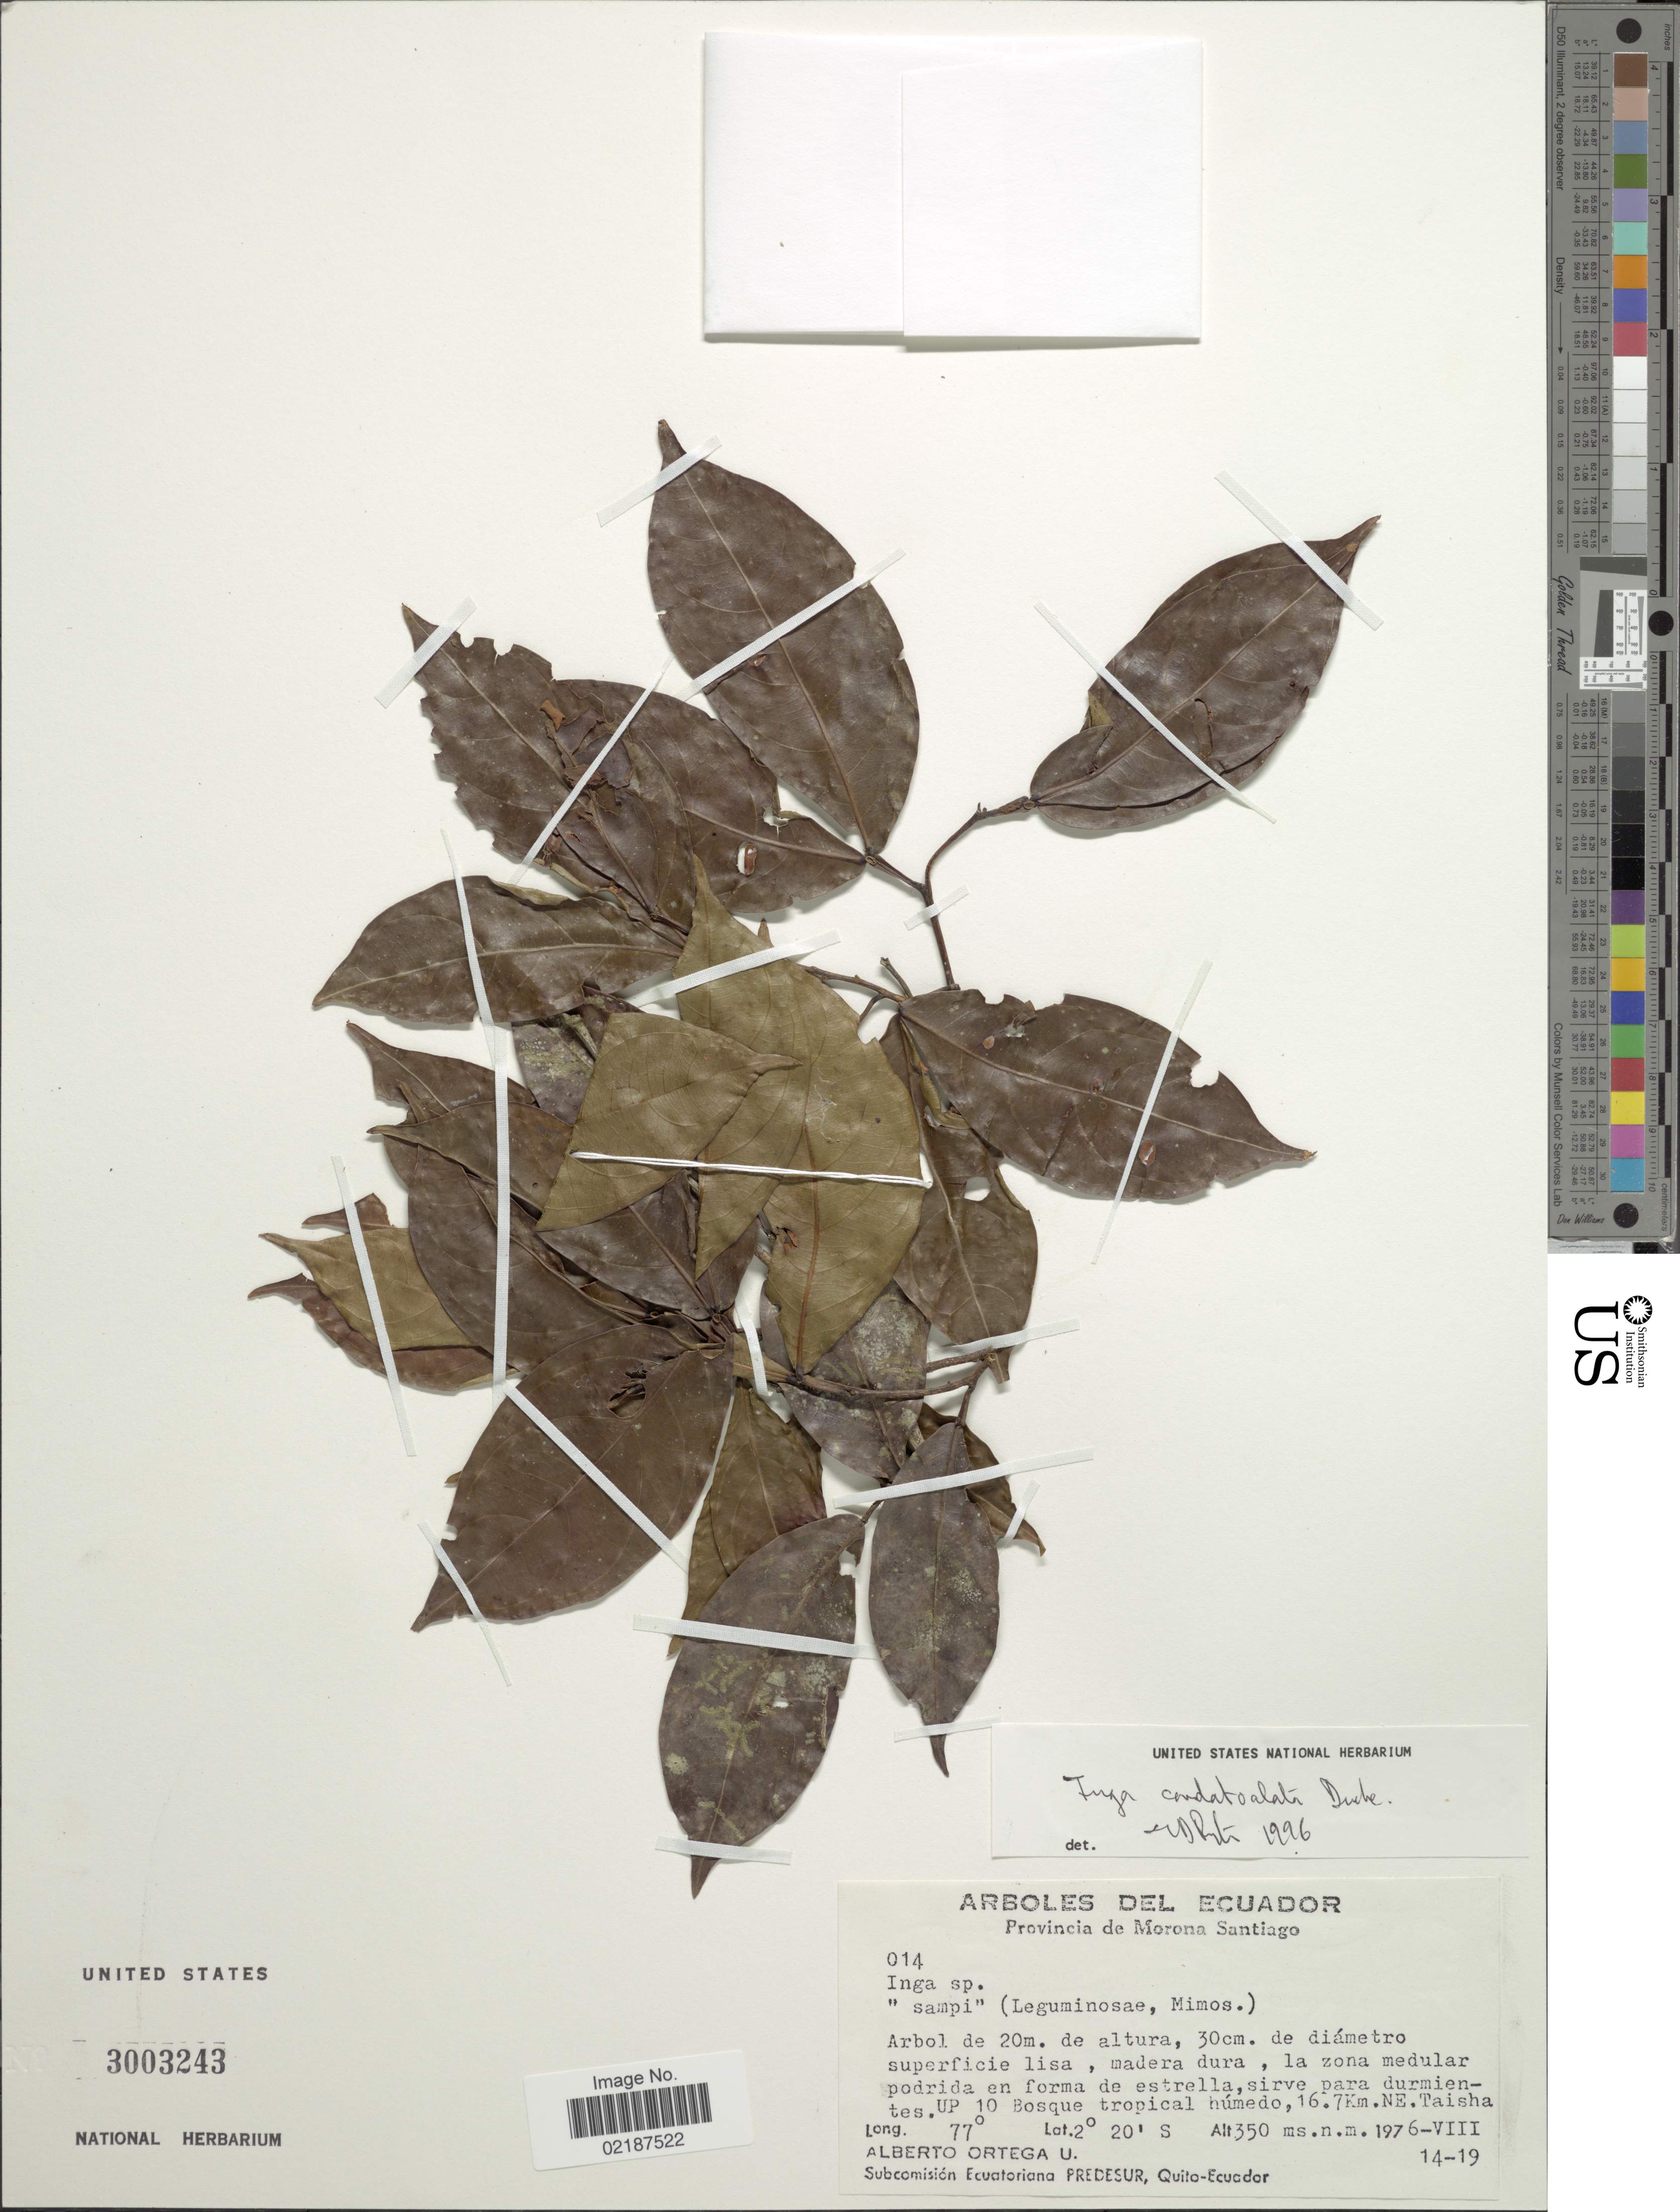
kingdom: Plantae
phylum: Tracheophyta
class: Magnoliopsida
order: Fabales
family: Fabaceae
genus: Inga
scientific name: Inga cordatoalata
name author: Ducke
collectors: A. T. Ortega U.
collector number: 014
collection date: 1976-08-14/1976-08-19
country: Ecuador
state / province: Morona-Santiago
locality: Provincia de Morona Santiago. UP 10 Bosque tropical humedo, 16.7 Km. NE. Taisha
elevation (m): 350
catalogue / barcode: US 3003243